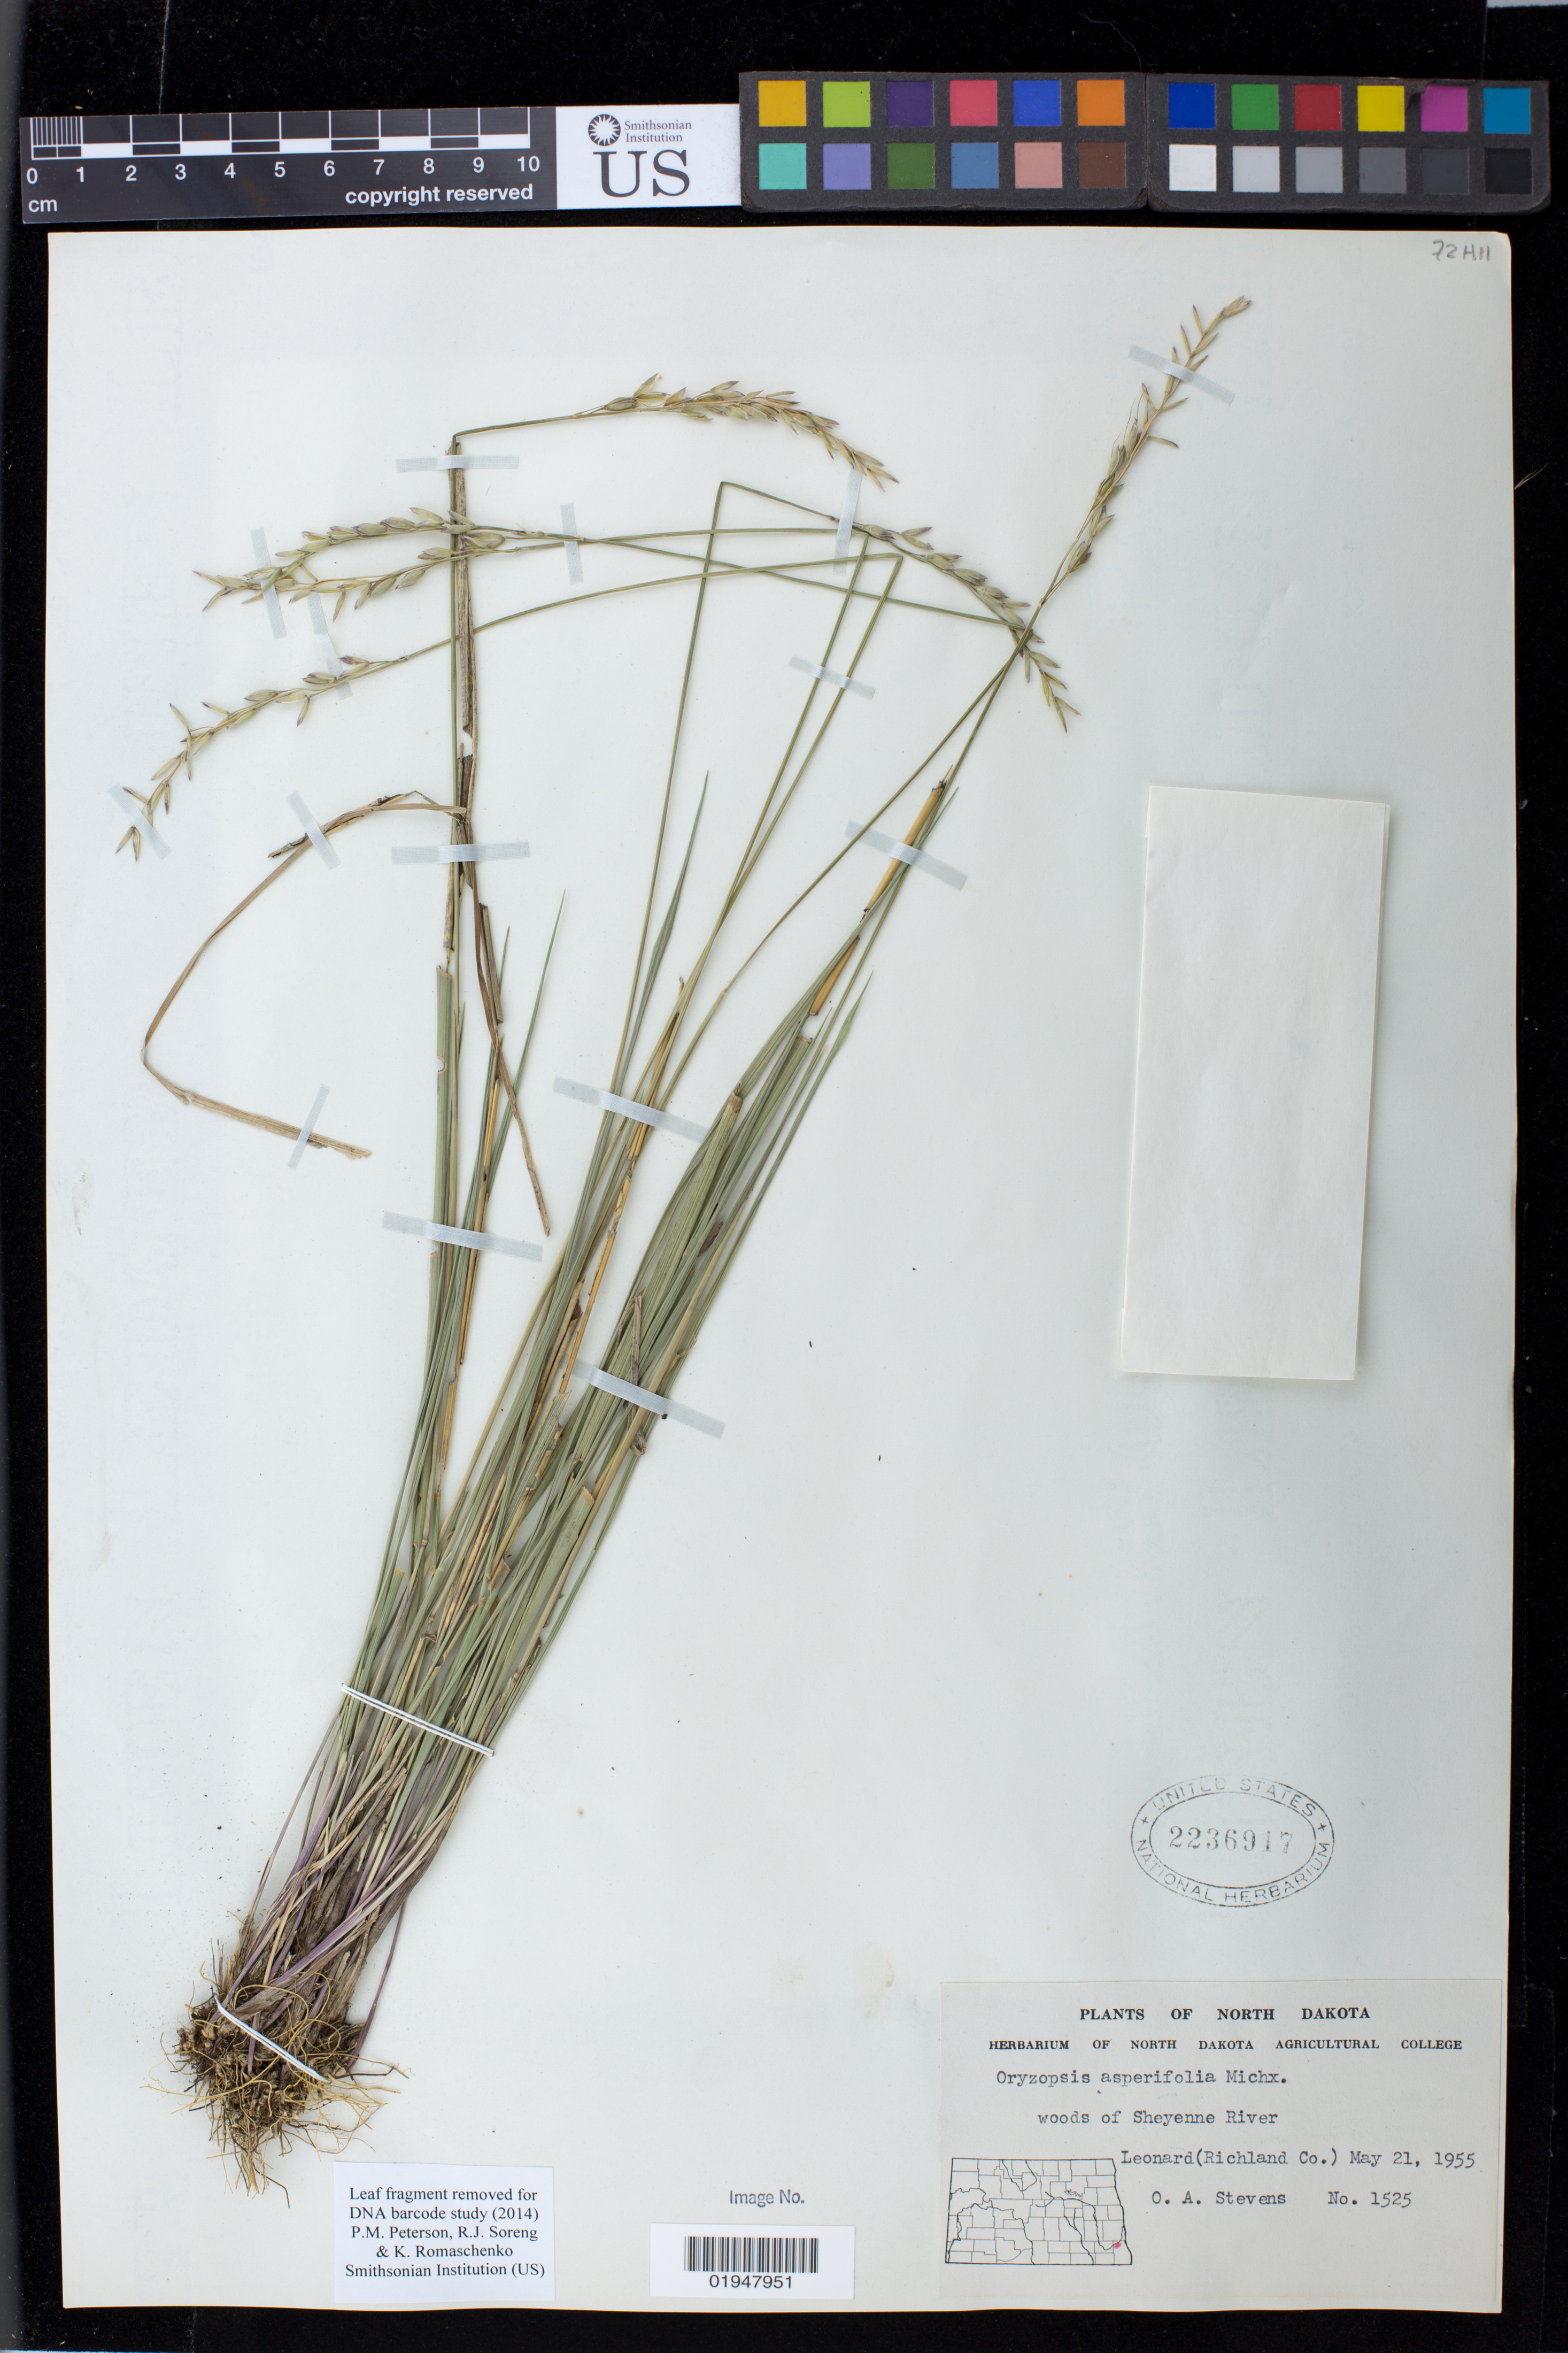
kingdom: Plantae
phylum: Tracheophyta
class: Liliopsida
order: Poales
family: Poaceae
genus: Oryzopsis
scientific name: Oryzopsis asperifolia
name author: Michx.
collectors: O. A. Stevens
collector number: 1525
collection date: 1955-05-21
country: United States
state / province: North Dakota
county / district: Richland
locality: woods of Sheyenne River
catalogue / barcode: US 2236917